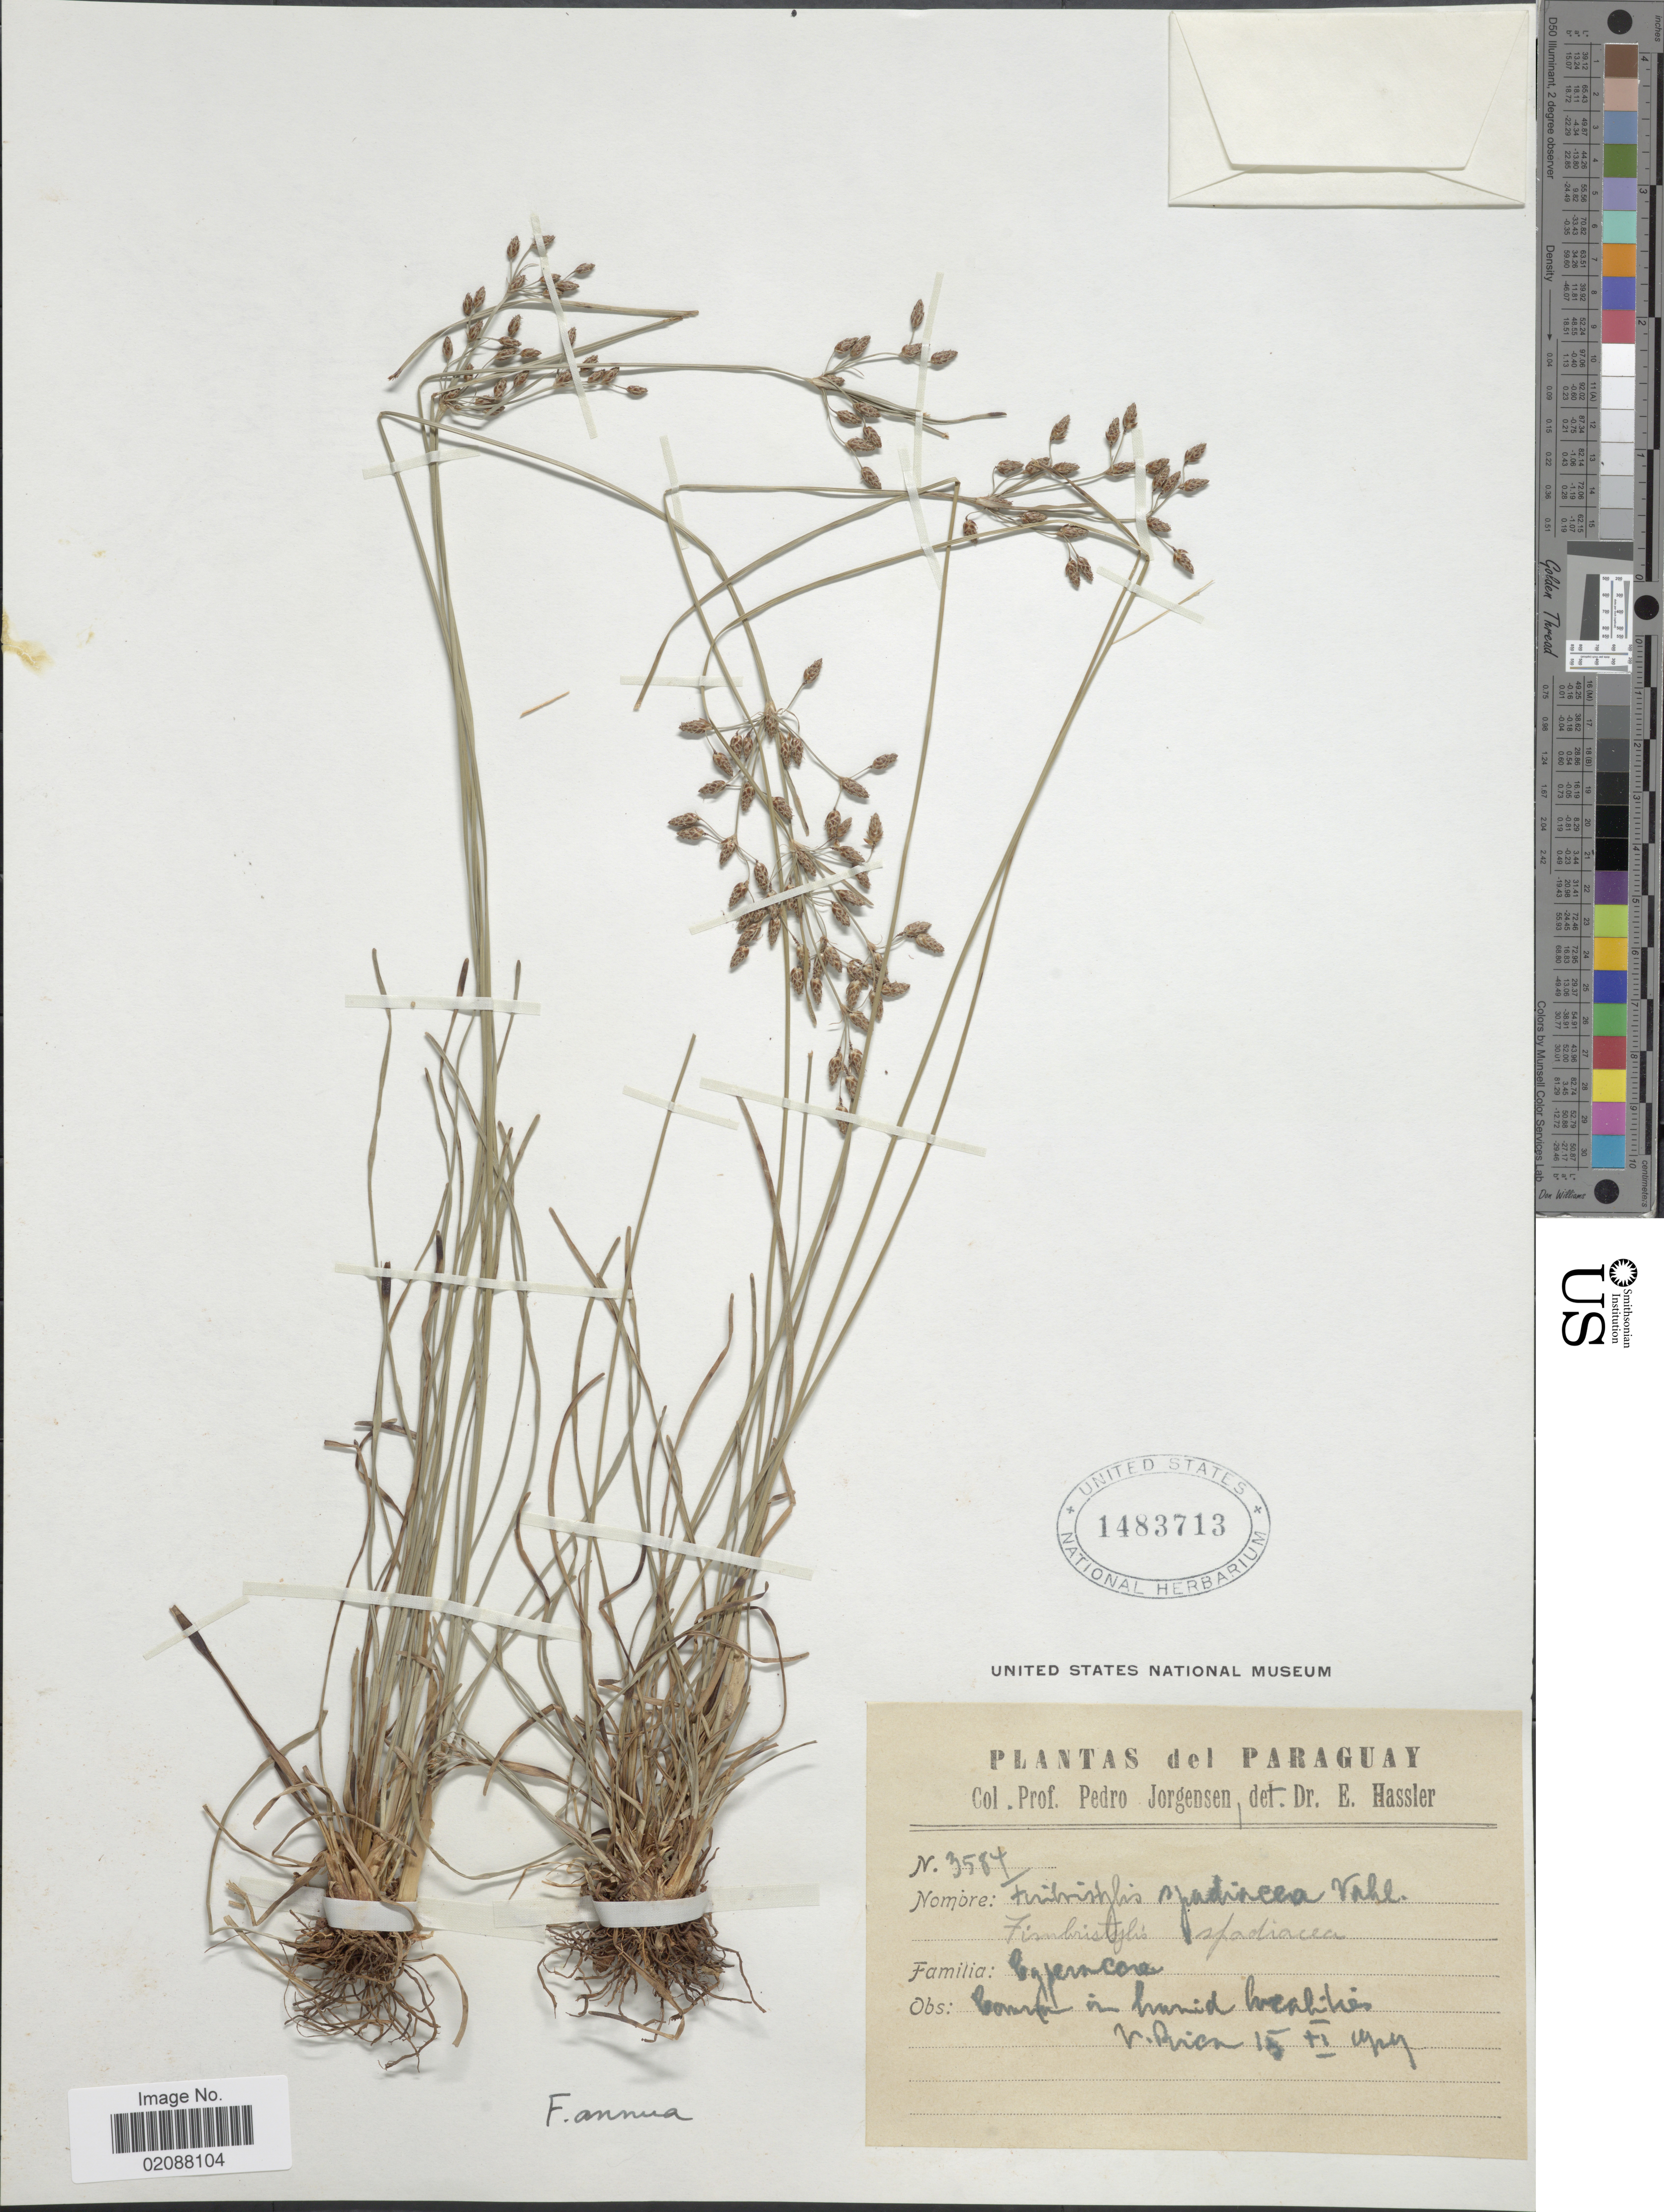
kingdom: Plantae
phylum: Tracheophyta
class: Liliopsida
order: Poales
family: Cyperaceae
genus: Fimbristylis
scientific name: Fimbristylis annua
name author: (All.) Roem. & Schult.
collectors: P. Jörgensen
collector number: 3584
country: Paraguay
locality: V. Rica.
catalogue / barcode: US 1483713